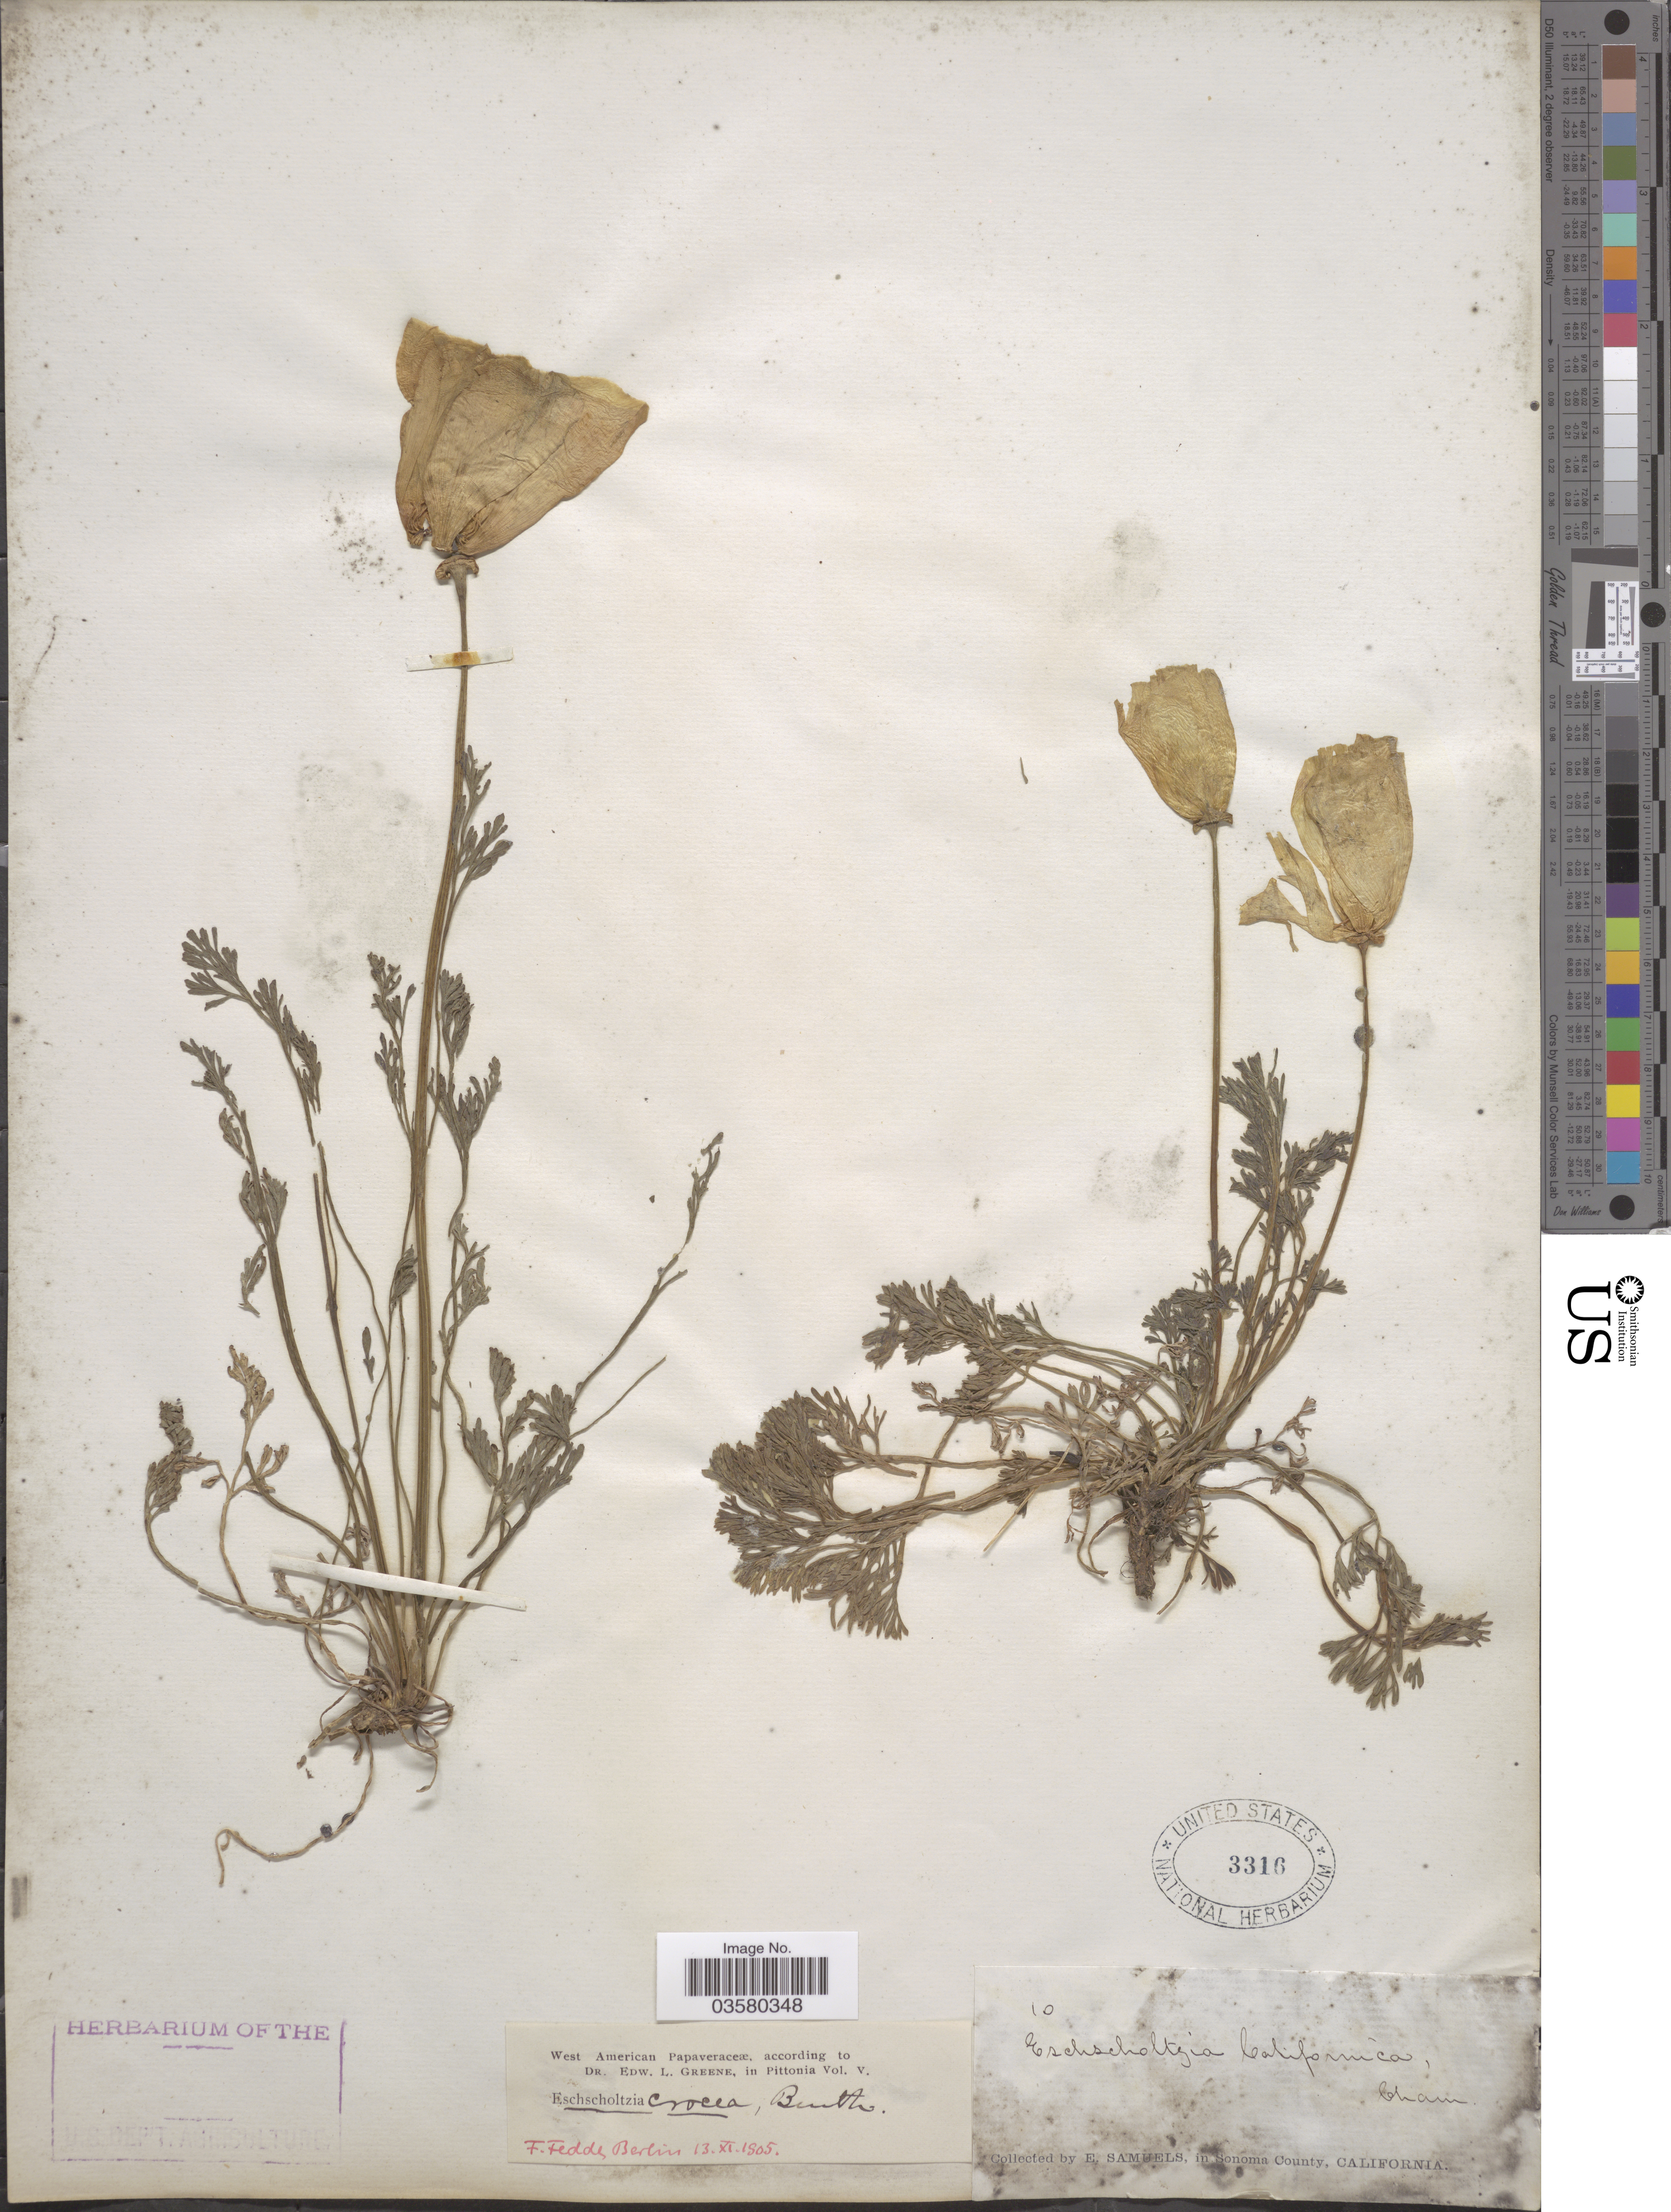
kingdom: Plantae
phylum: Tracheophyta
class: Magnoliopsida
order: Ranunculales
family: Papaveraceae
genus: Eschscholzia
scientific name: Eschscholzia crocea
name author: Benth.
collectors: E. Samuels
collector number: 10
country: United States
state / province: California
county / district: Sonoma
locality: Sonoma County.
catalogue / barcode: US 3316